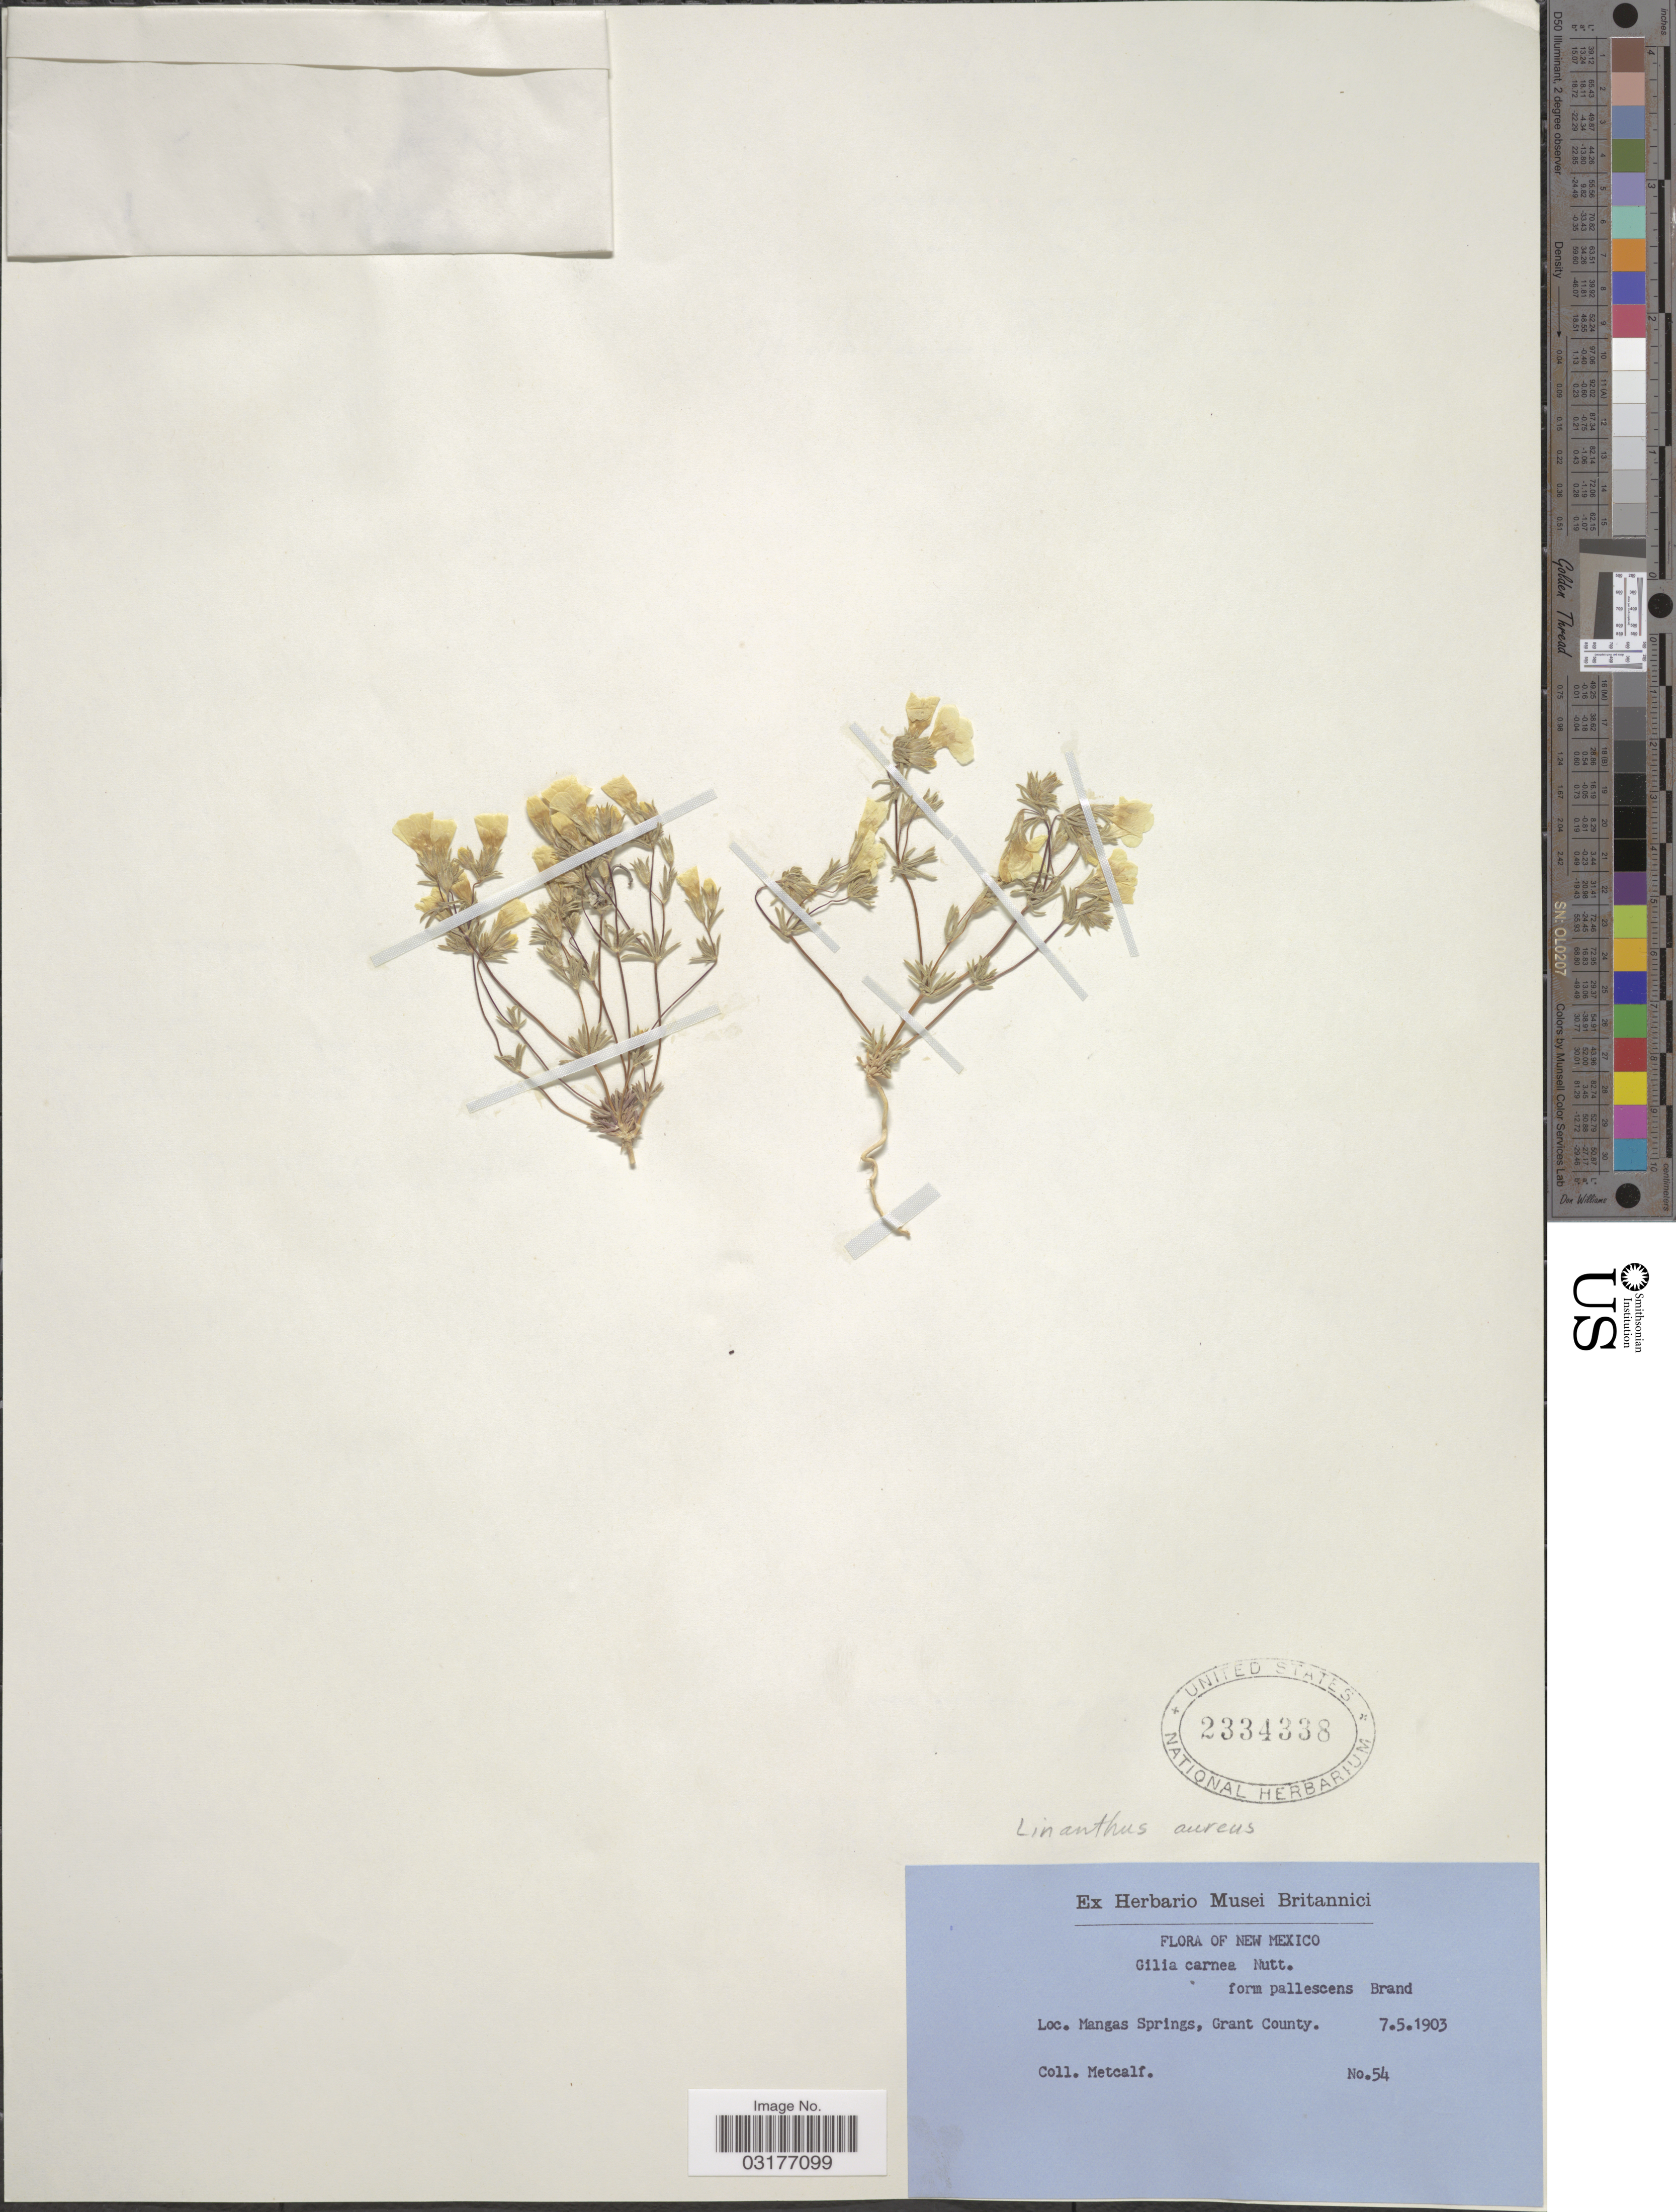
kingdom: Plantae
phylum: Tracheophyta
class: Magnoliopsida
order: Ericales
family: Polemoniaceae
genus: Leptosiphon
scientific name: Leptosiphon chrysanthus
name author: J.M. Porter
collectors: -. Metcalf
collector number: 54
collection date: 1903-07-05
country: United States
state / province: New Mexico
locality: Mangas Springs, Grant County.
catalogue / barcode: US 2334338